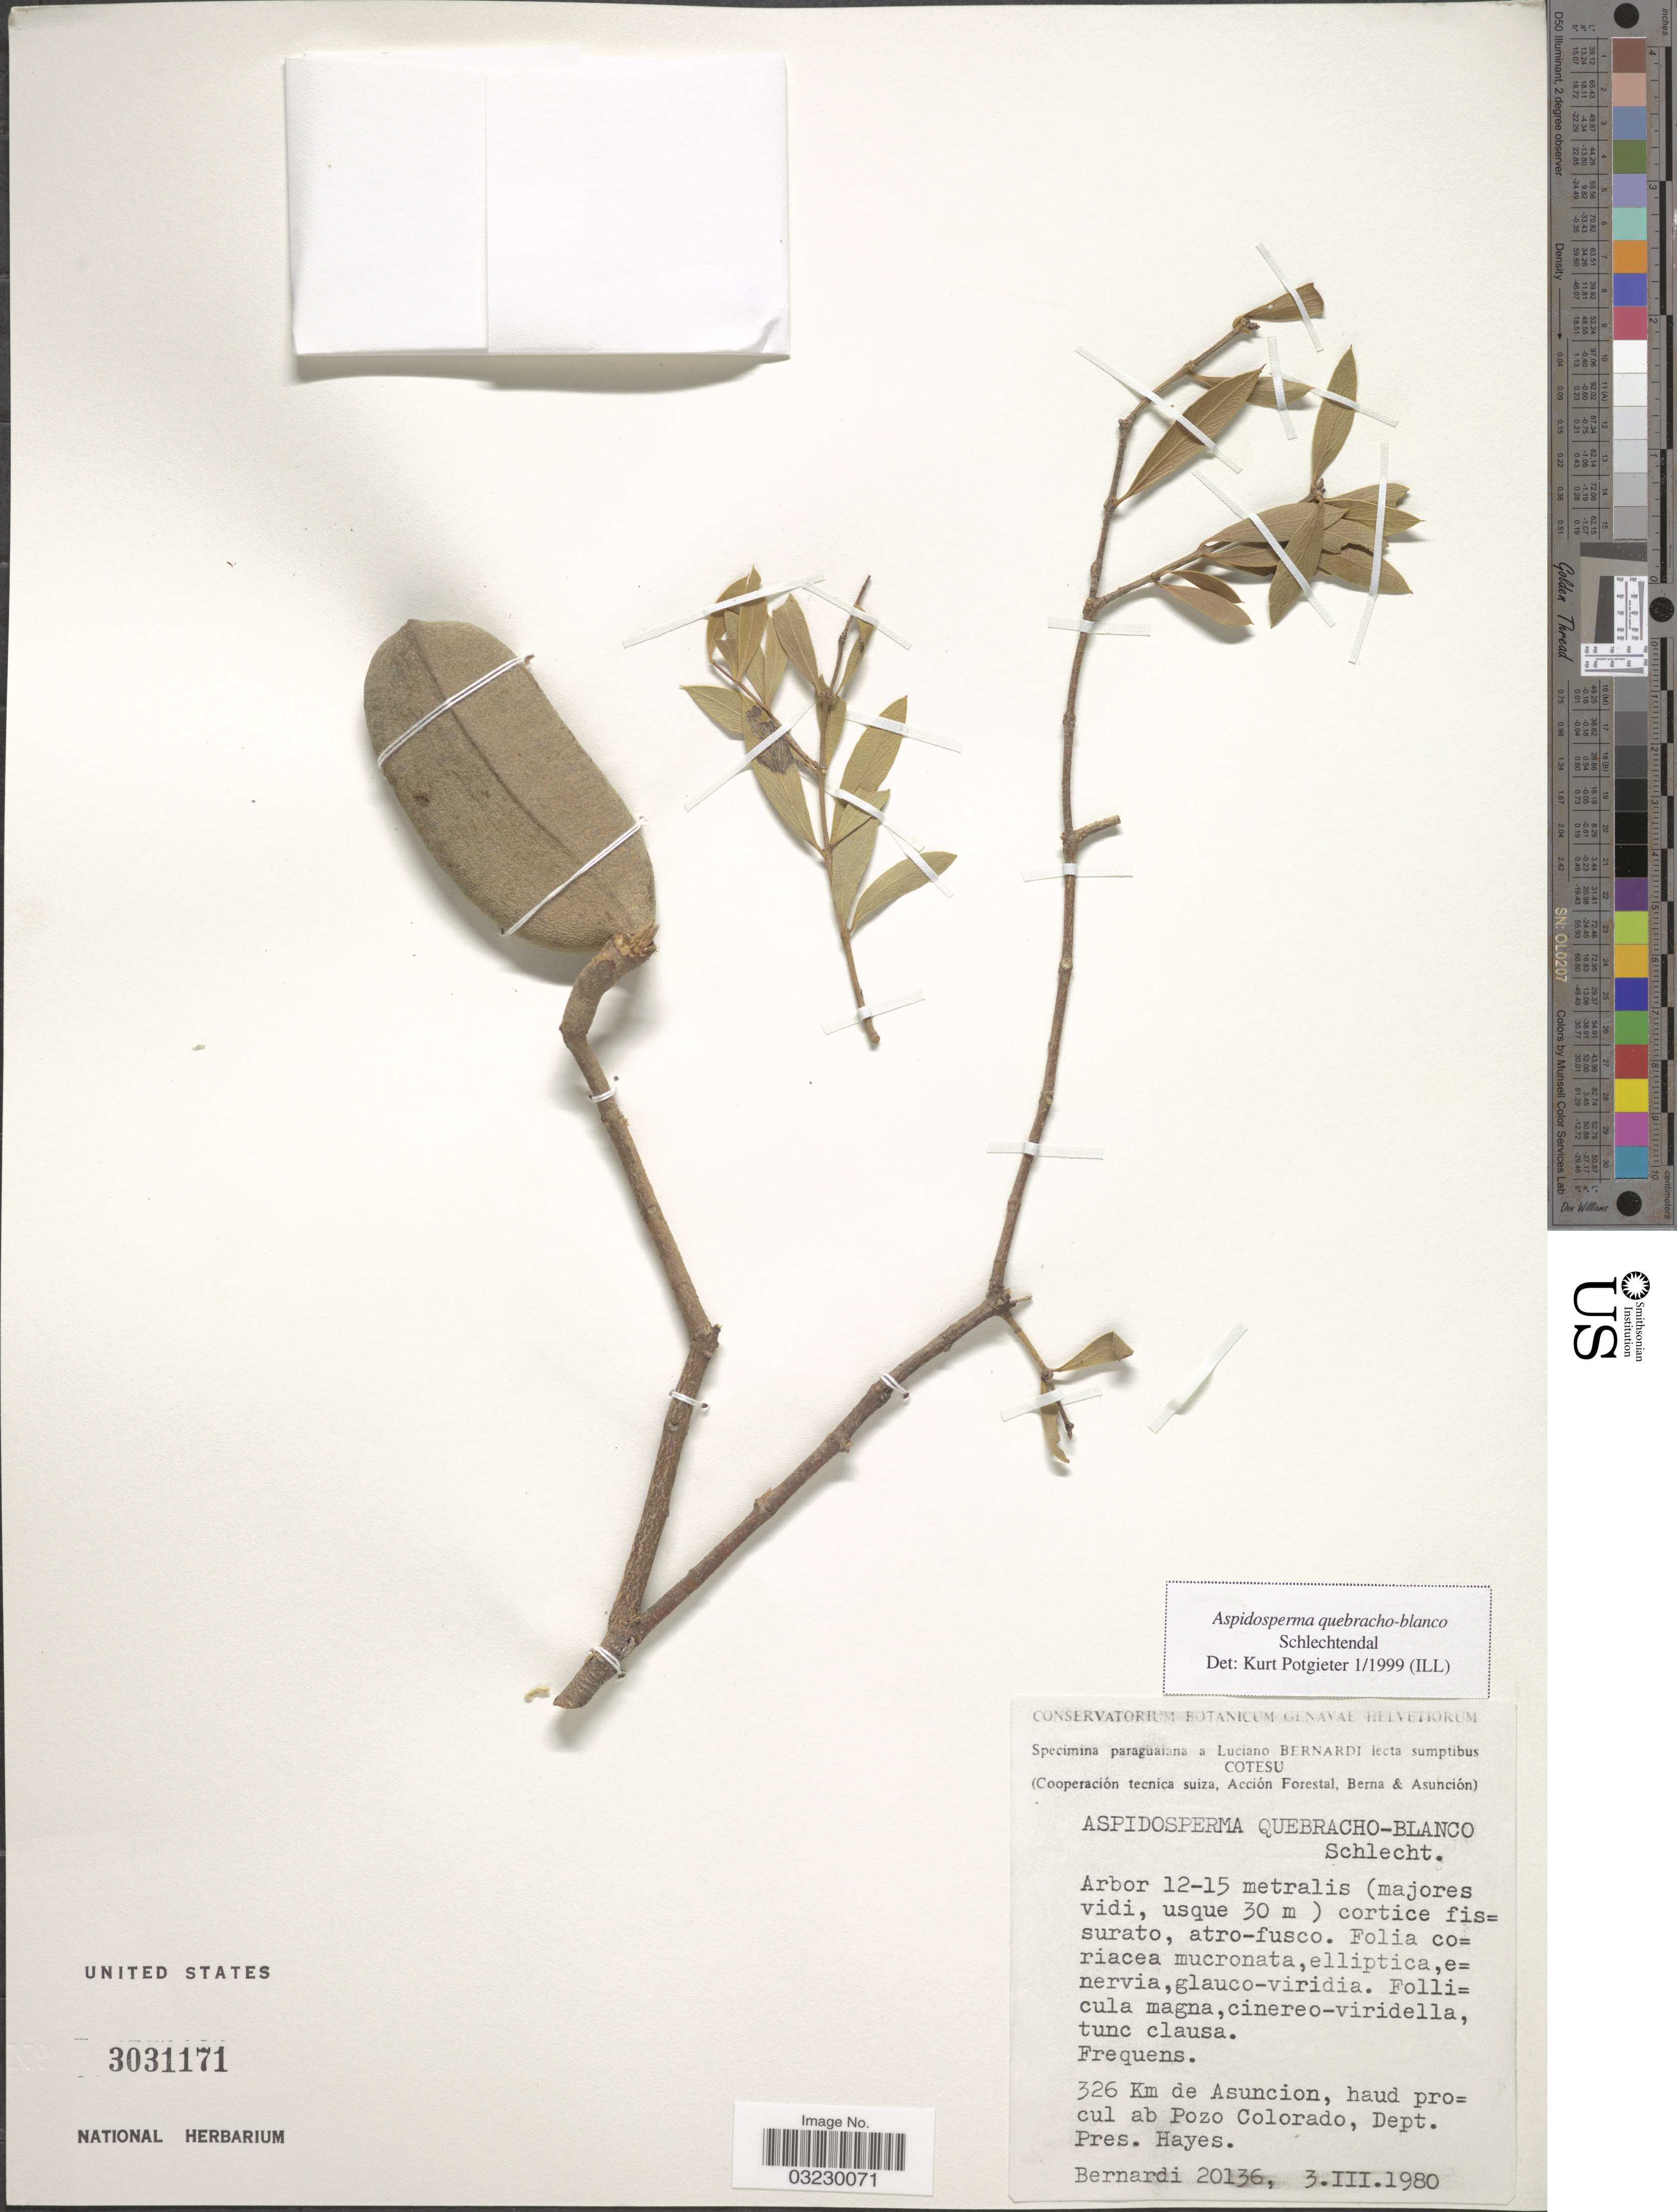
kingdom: Plantae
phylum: Tracheophyta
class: Magnoliopsida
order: Gentianales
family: Apocynaceae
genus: Aspidosperma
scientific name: Aspidosperma quebracho-blanco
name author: Schltdl.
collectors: L. Bernardi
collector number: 20136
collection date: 1980-03-03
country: Paraguay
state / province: Presidente Hayes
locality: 326 Km de Asuncion, haud procul ab Pozo Colorado, Dept. Pres. Hayes.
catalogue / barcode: US 3031171